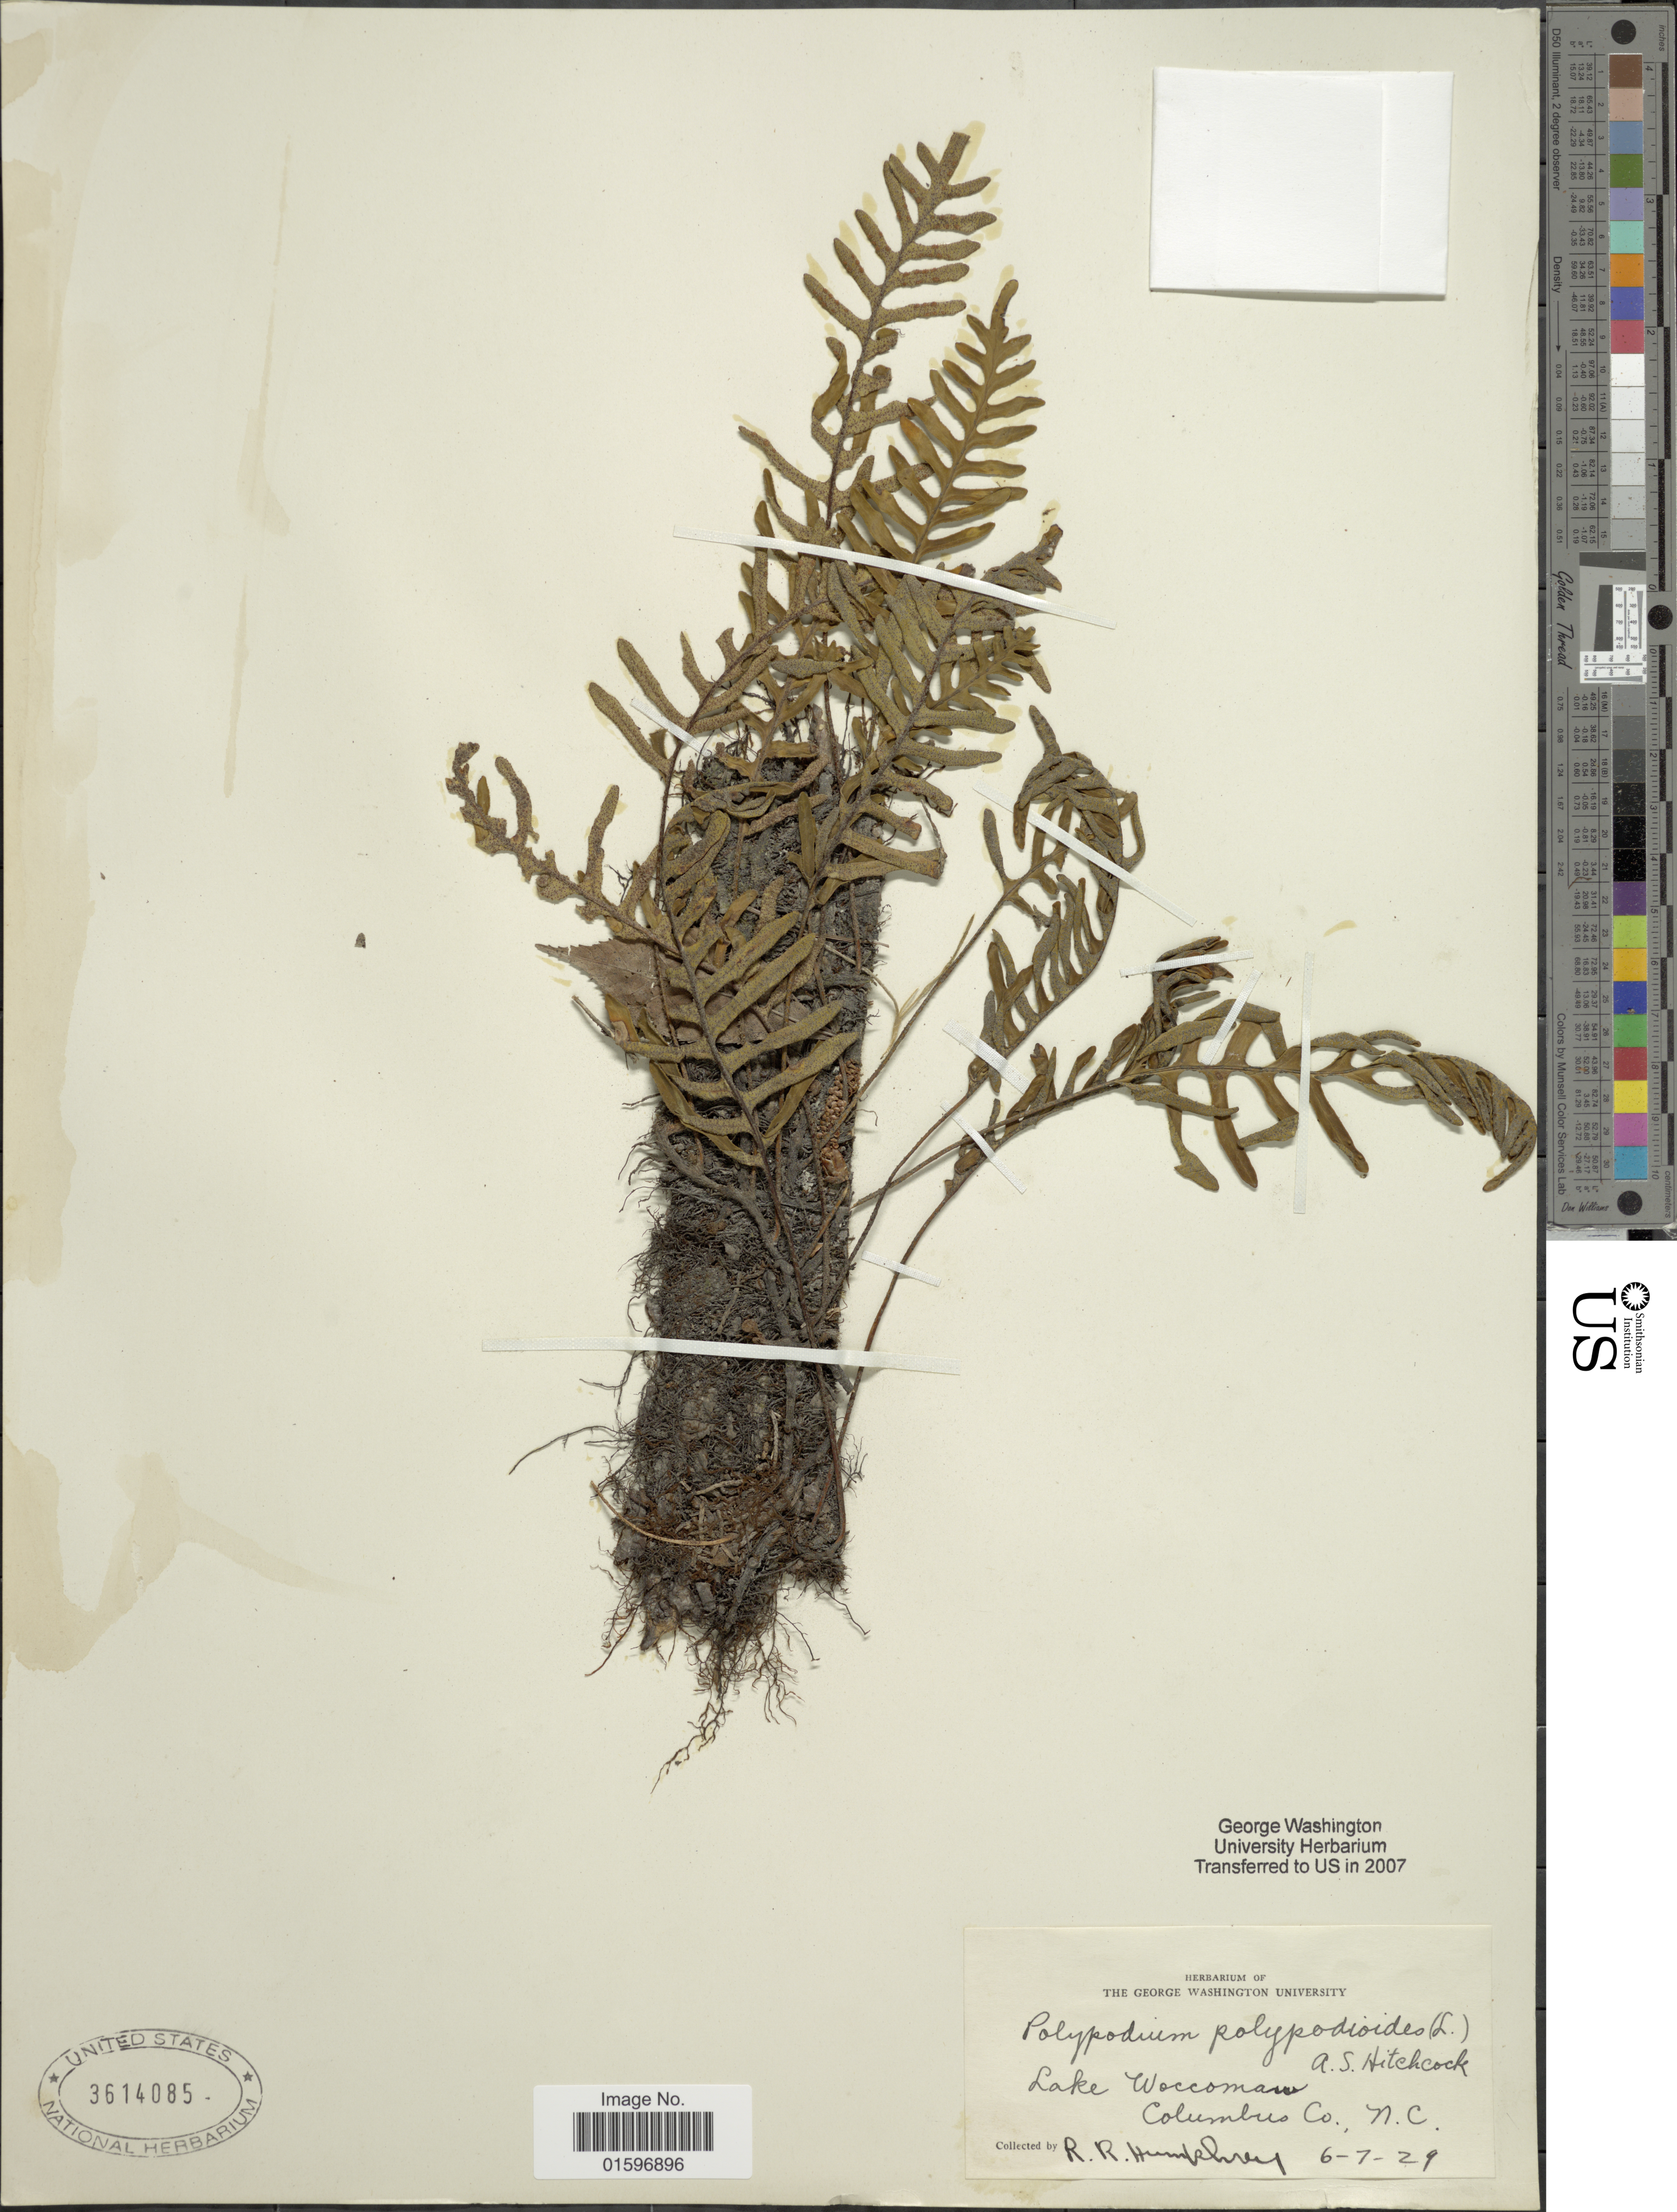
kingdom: Plantae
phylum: Tracheophyta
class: Polypodiopsida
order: Polypodiales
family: Polypodiaceae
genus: Pleopeltis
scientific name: Pleopeltis polypodioides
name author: (L.) E.G. Andrews & Windham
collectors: R. Humphrey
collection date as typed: Transcribed d/m/y: 7/6/29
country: United States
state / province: North Carolina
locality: Lake Woccomaw, Columbus Co.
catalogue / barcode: US 3614085